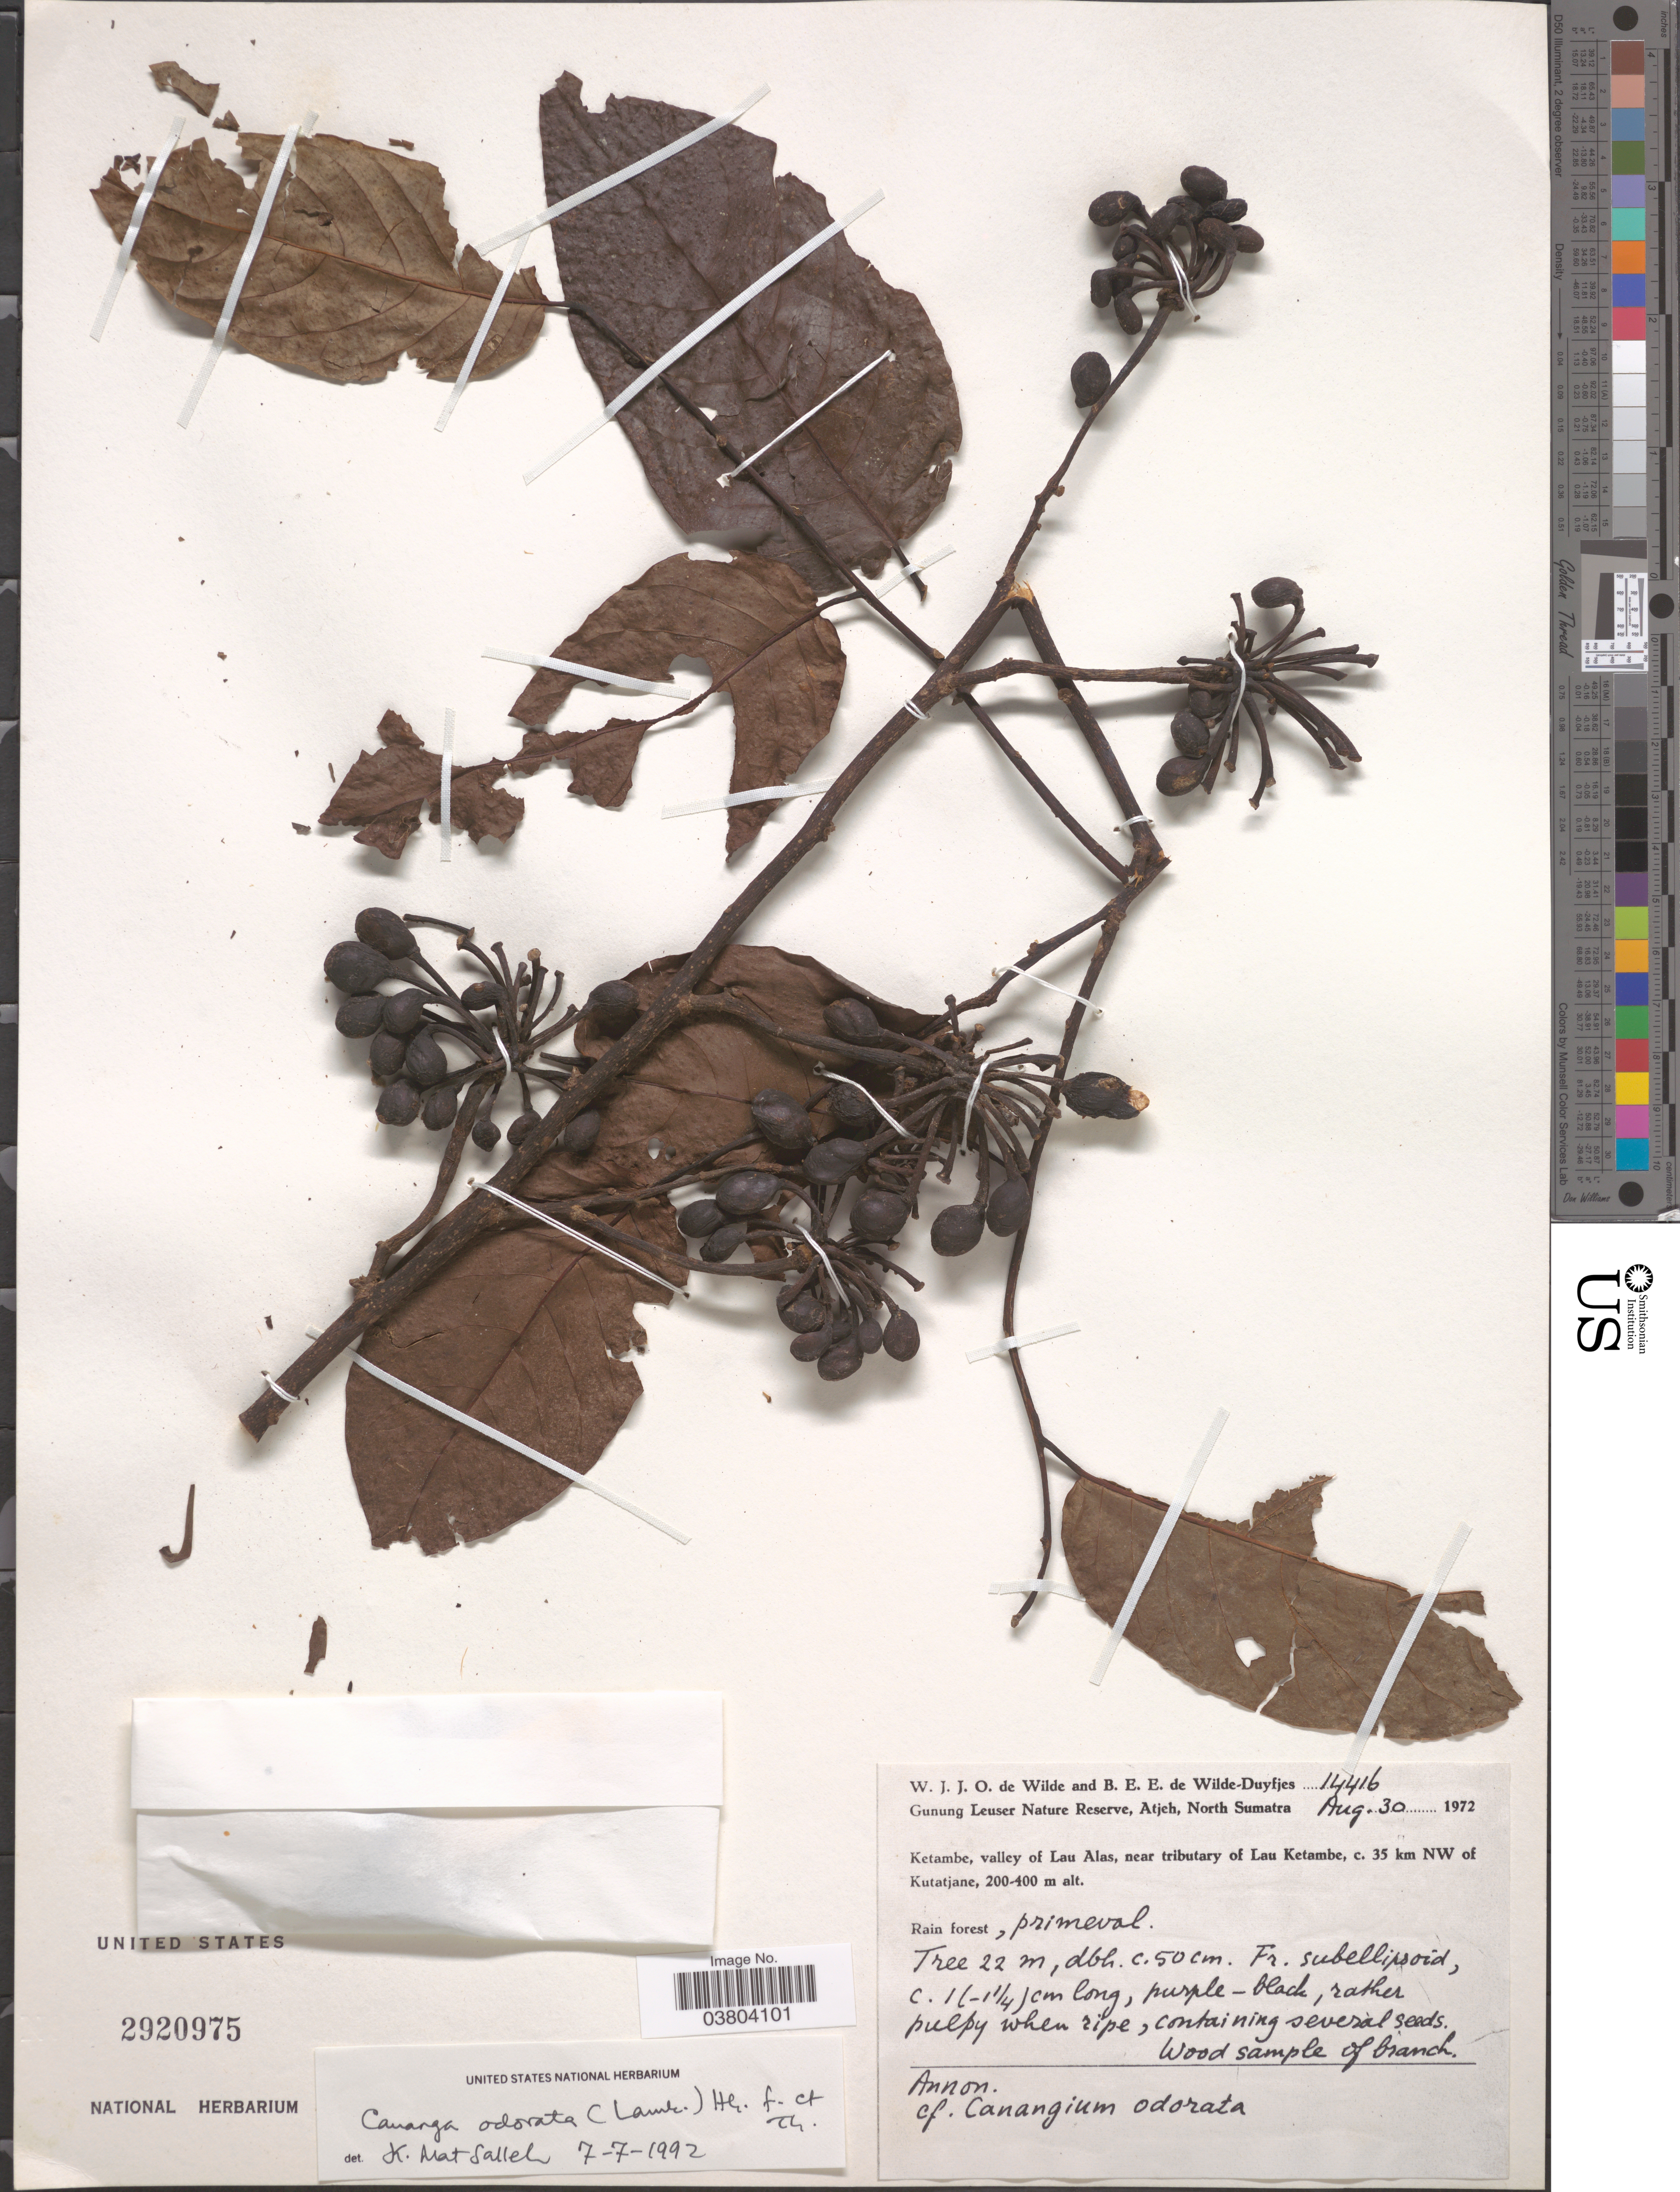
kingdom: Plantae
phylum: Tracheophyta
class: Magnoliopsida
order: Magnoliales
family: Annonaceae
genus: Cananga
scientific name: Cananga odorata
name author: (Lam.) Hook. f. & Thomson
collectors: W. J. de Wilde & B. E. de Wilde-Duyfjes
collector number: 14416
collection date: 1972-08-30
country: Indonesia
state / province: Sumatra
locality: Gunung Leuser Nature Reserve, Atjeh, North Sumatra. Ketambe, valley of Lau Alas, near tributary of Lau Ketambe, c. 35 km NW of Kutatjane.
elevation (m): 200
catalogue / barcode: US 2920975